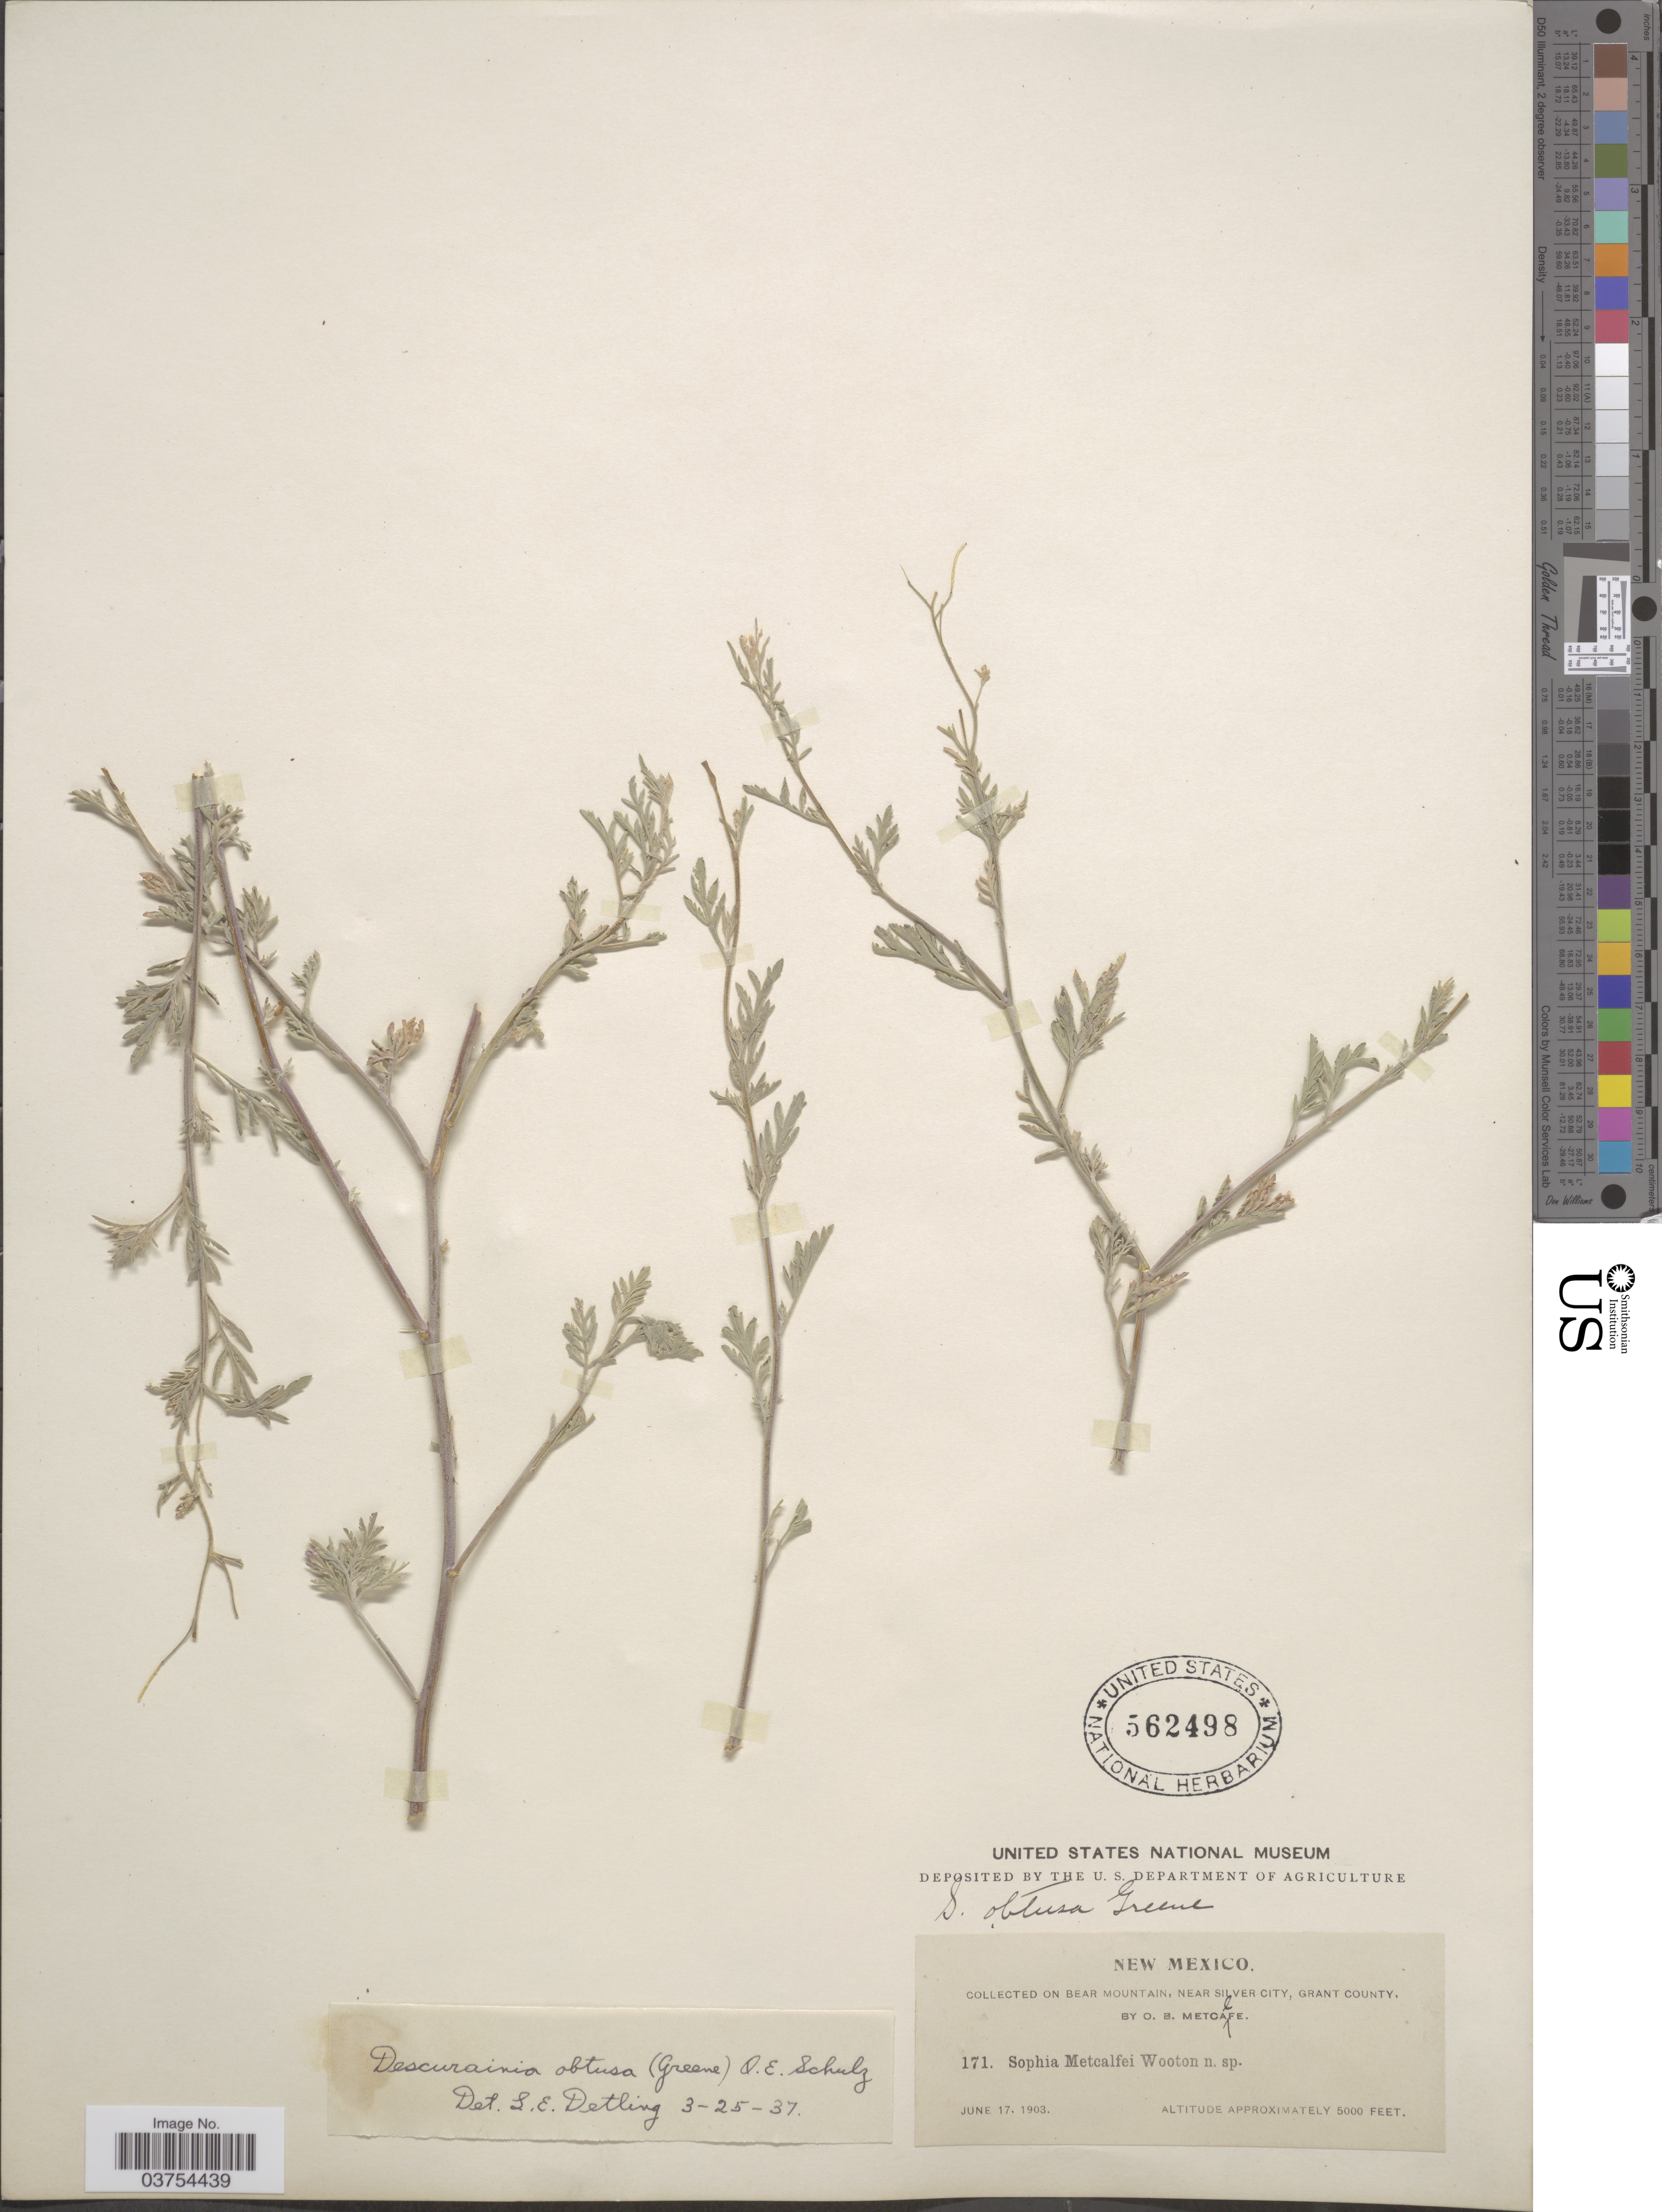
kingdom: Plantae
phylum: Tracheophyta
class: Magnoliopsida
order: Brassicales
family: Brassicaceae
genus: Descurainia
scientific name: Descurainia obtusa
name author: (Greene & C.A. Mey.) O.E. Schulz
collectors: O. B. Metcalfe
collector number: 171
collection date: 1903-06-17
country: United States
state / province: New Mexico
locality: On Bear Mountain, near Silver City, Grant County.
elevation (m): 1524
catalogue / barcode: US 562498